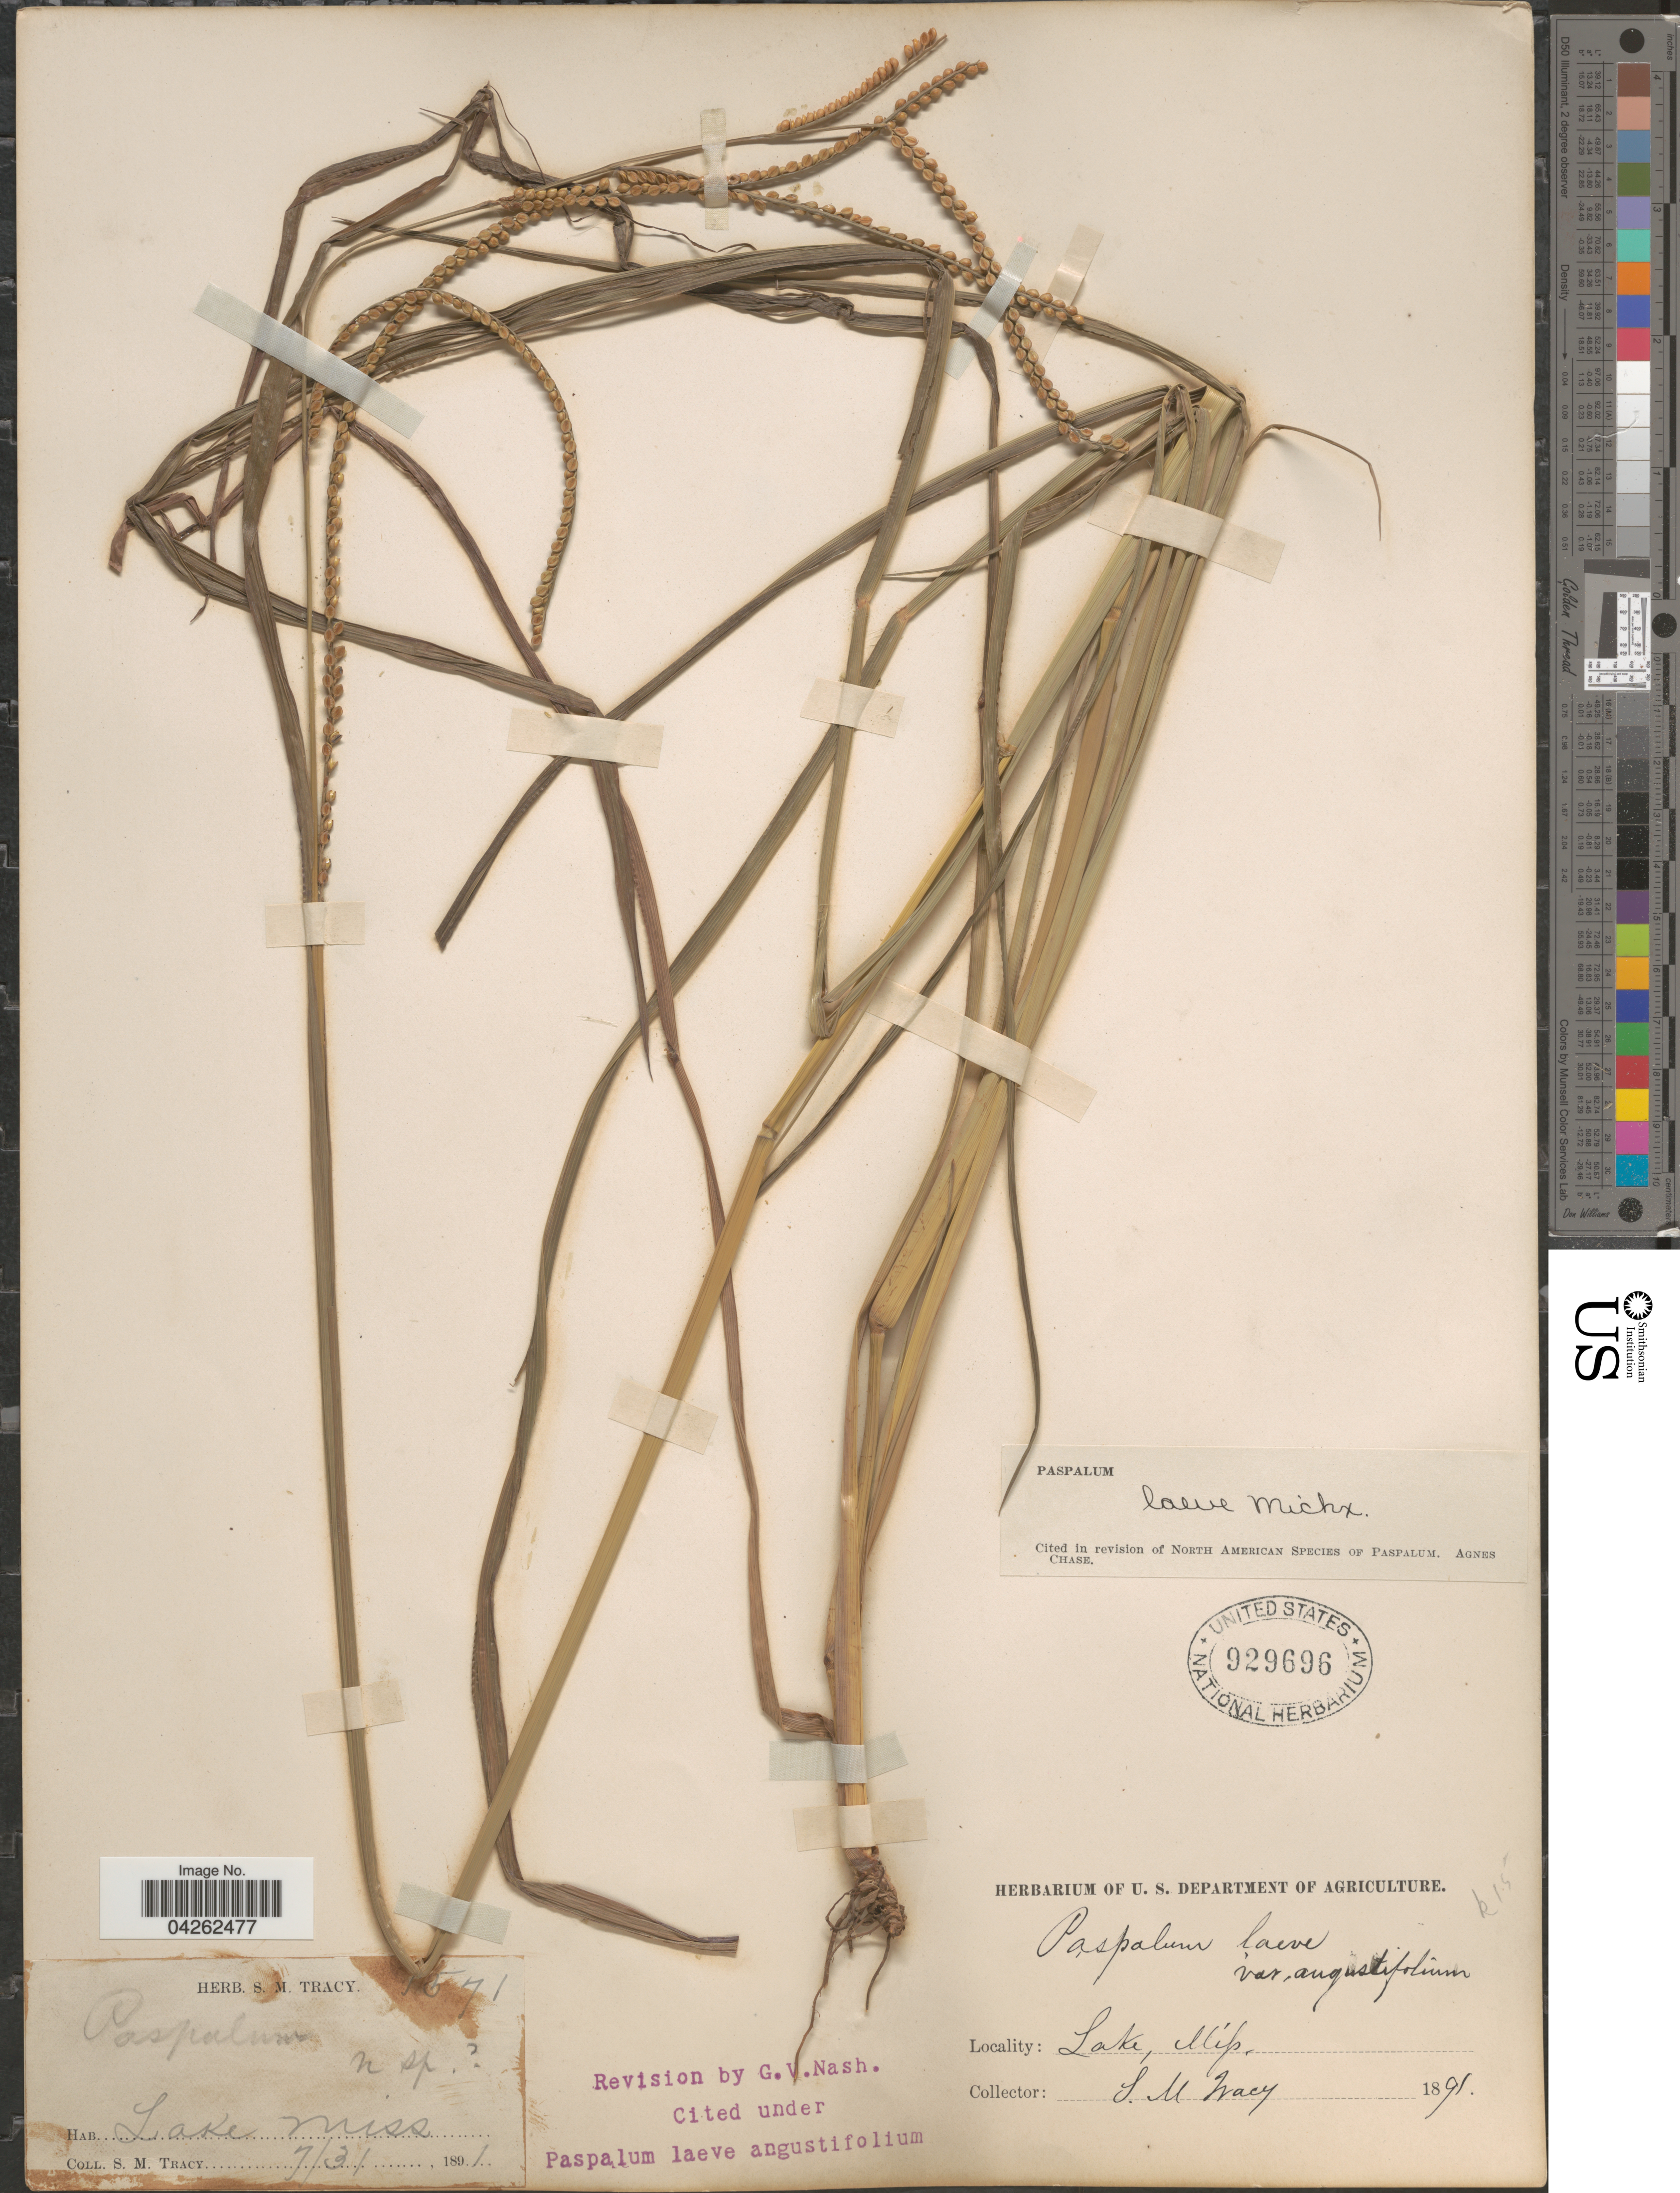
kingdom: Plantae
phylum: Tracheophyta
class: Liliopsida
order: Poales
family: Poaceae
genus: Paspalum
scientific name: Paspalum laeve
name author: Michx.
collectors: S. M. Tracy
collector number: !571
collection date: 1891-07-31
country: United States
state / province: Mississippi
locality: Lake.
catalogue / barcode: US 929696